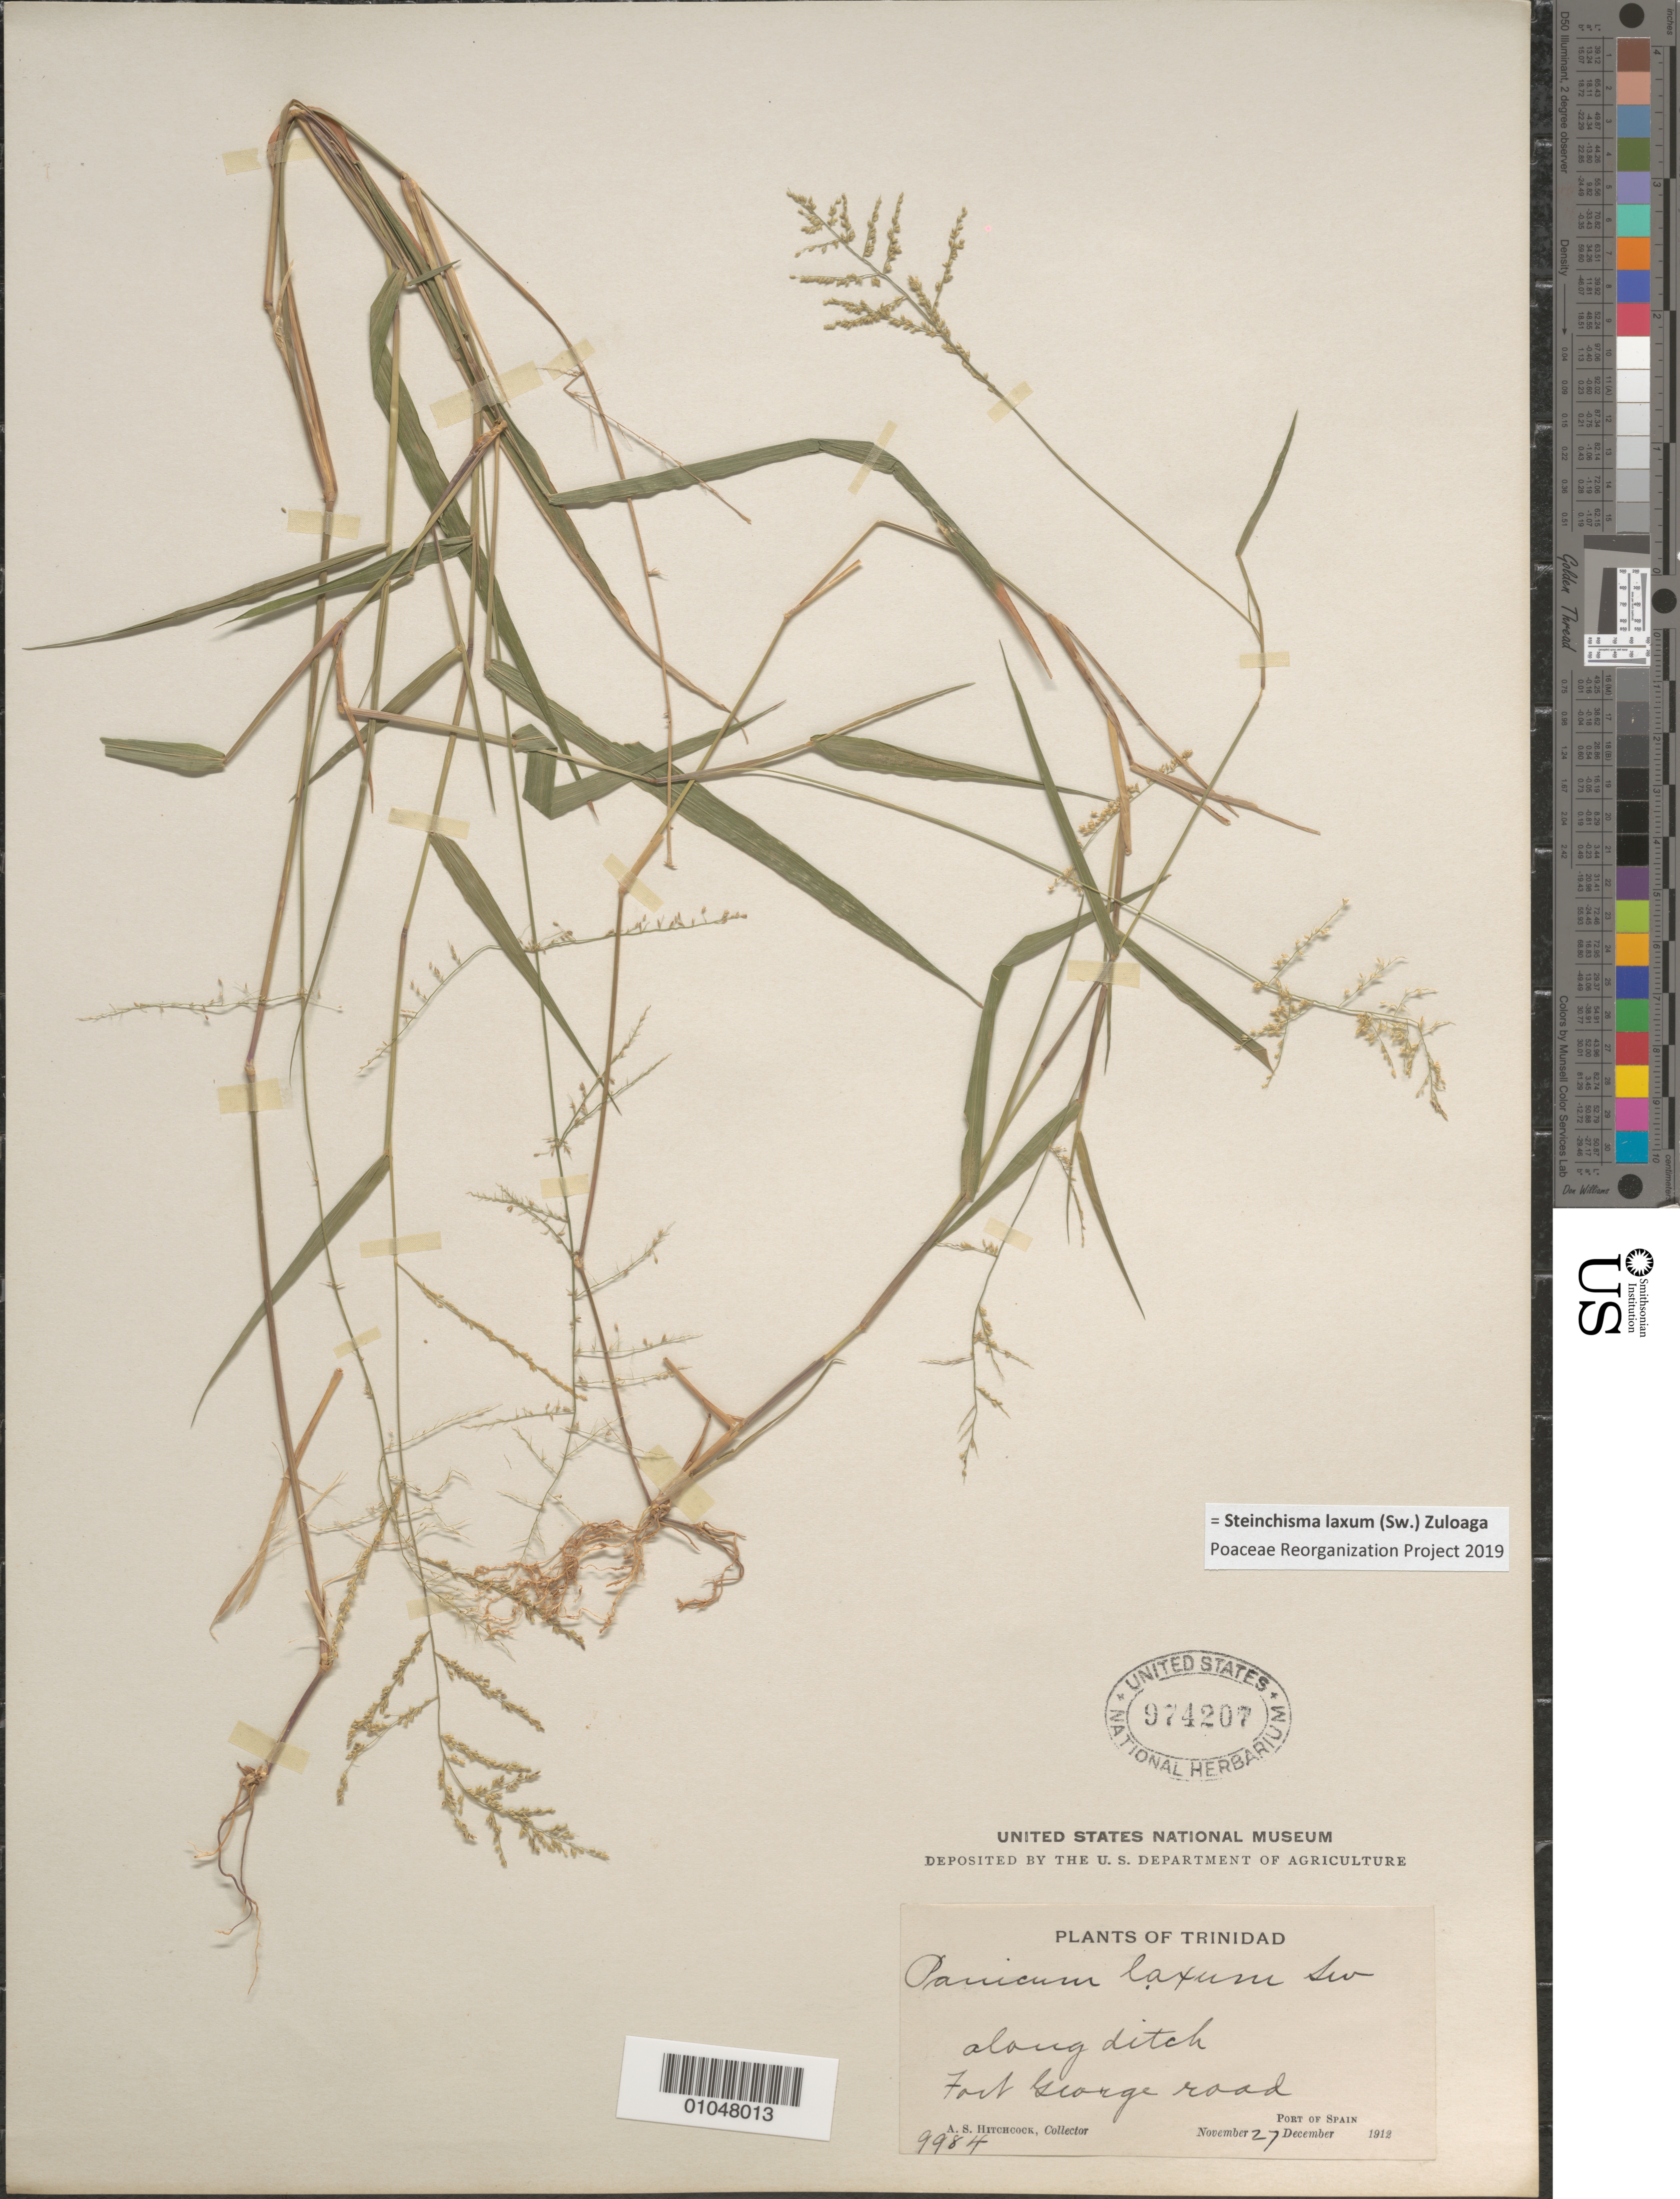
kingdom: Plantae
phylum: Tracheophyta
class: Liliopsida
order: Poales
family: Poaceae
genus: Panicum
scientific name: Panicum laxum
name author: Sw.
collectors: A. S. Hitchcock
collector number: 9984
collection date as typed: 27 Nov 1912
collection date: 1912-11-27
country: Trinidad and Tobago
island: Trinidad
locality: Port of Spain, along ditch, Fort George rd.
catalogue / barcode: US 974207